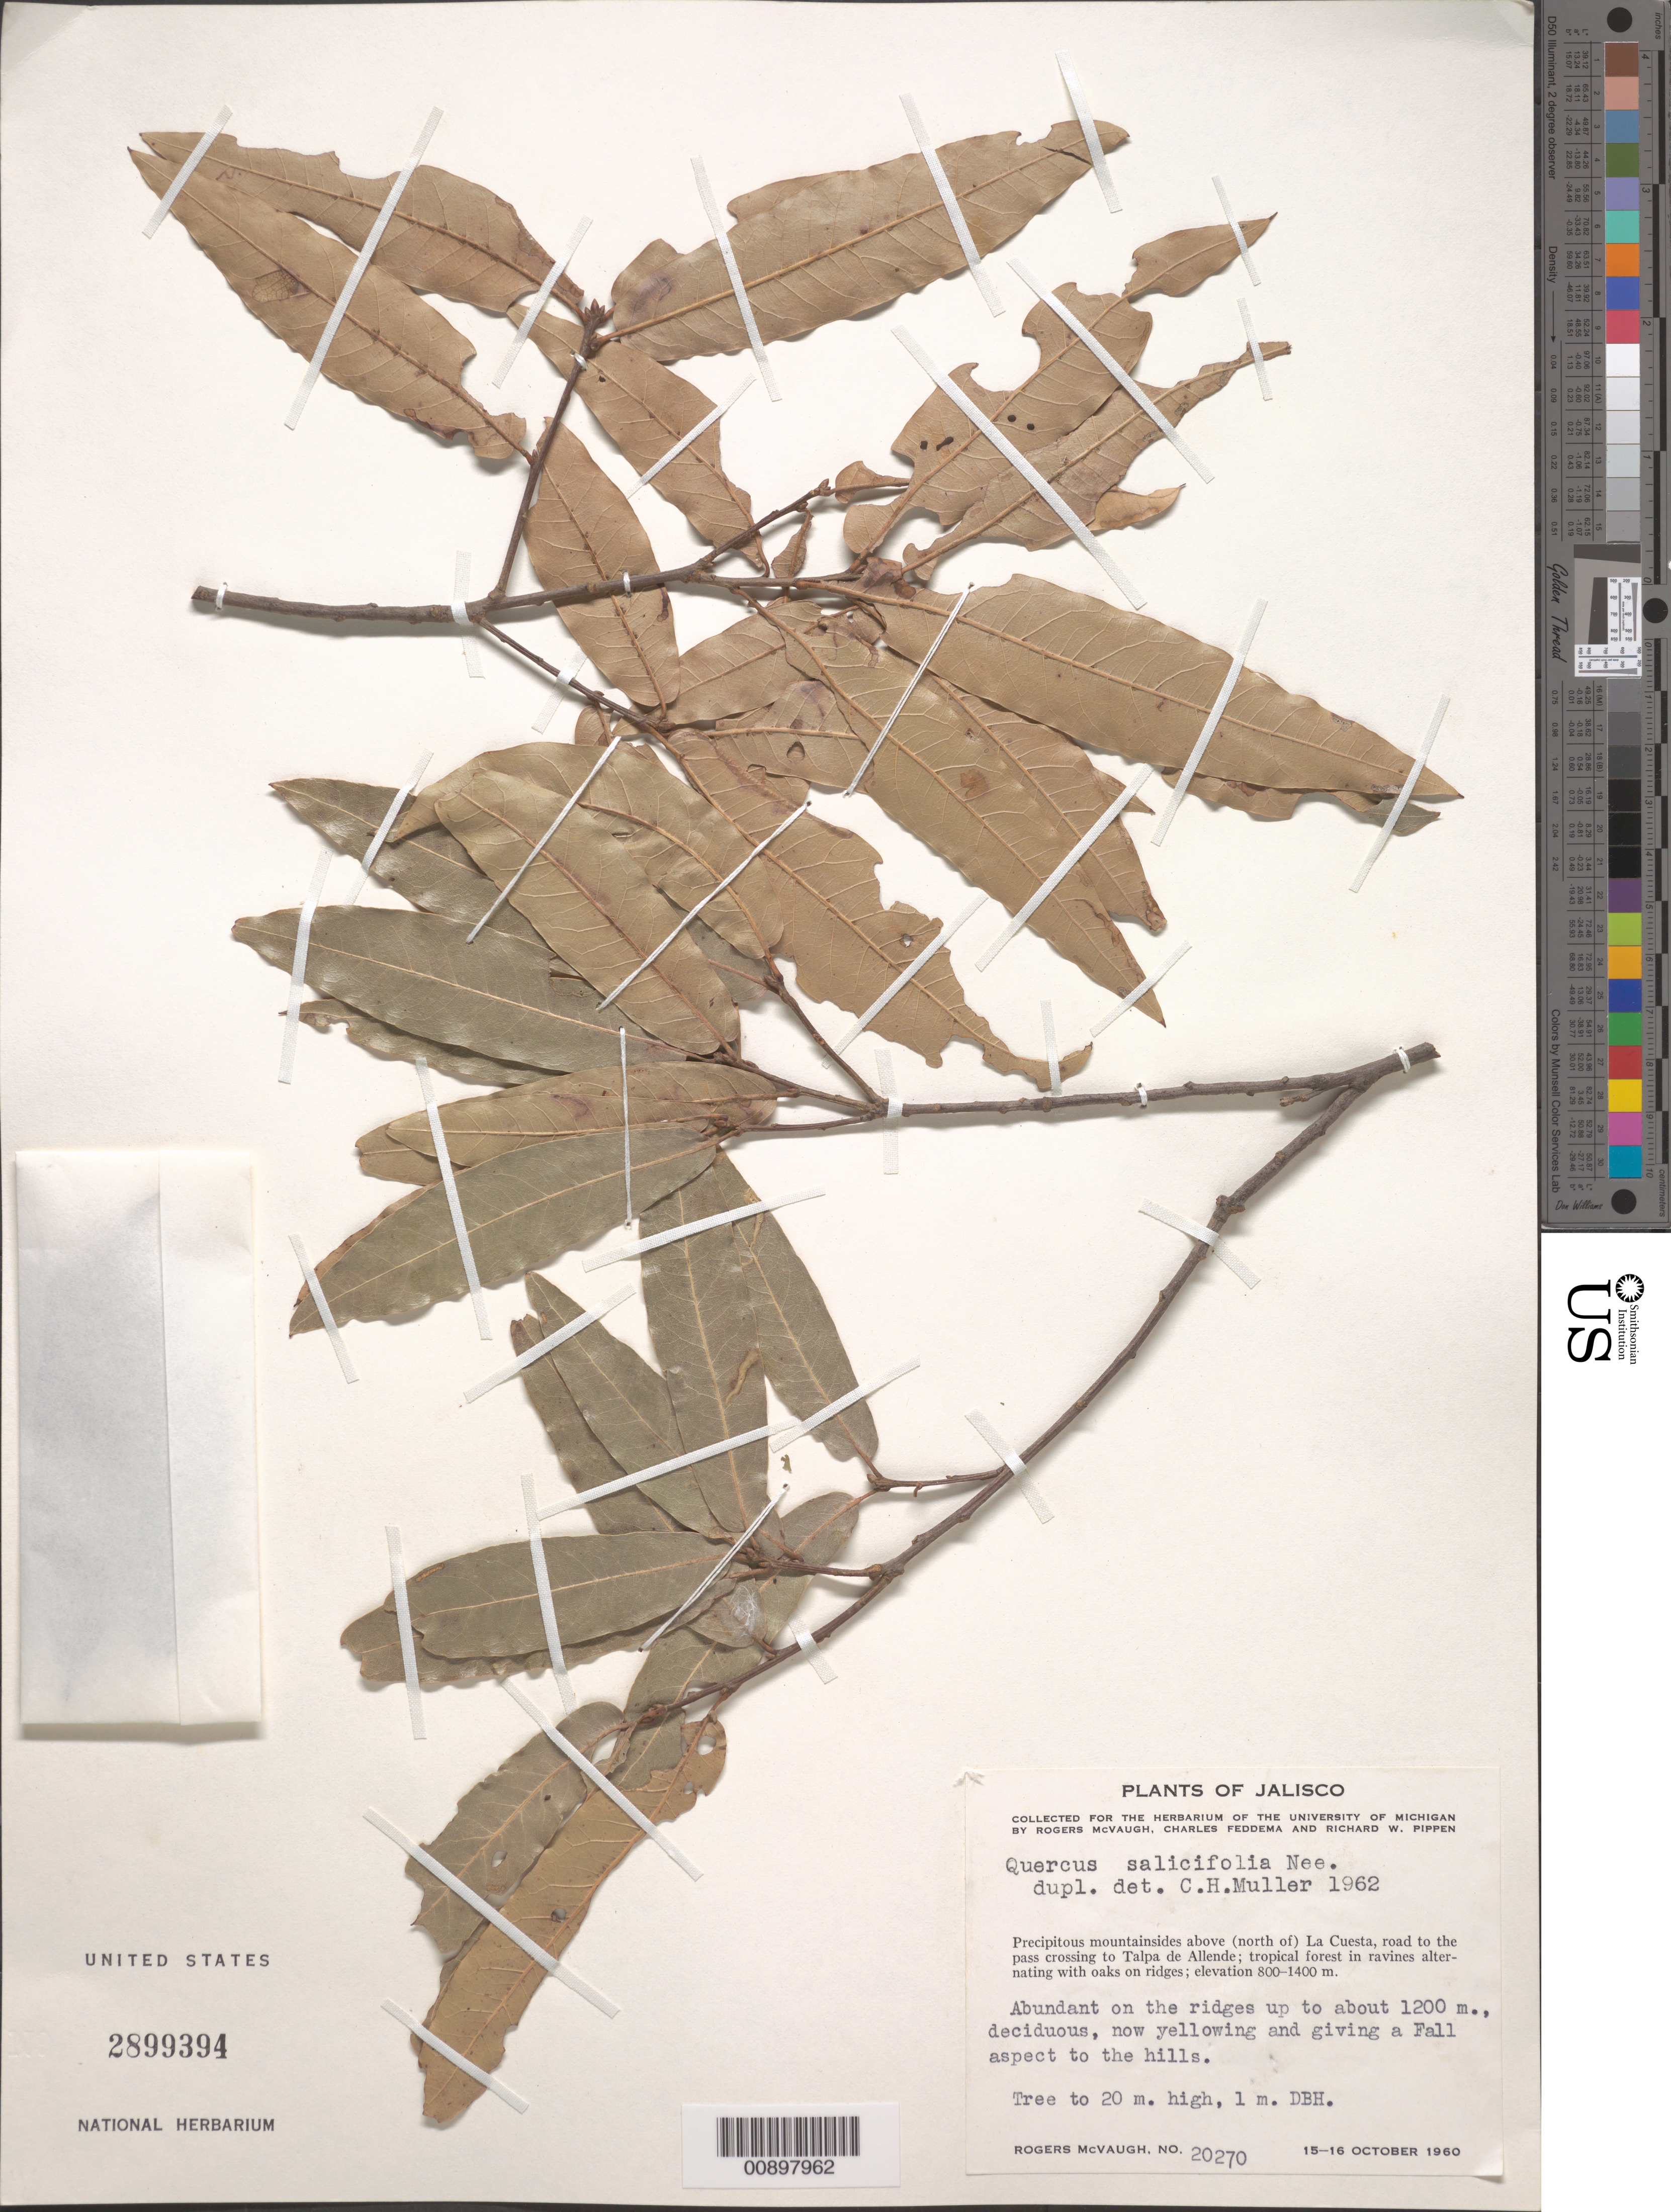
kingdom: Plantae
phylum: Tracheophyta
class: Magnoliopsida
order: Fagales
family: Fagaceae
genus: Quercus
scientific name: Quercus salicifolia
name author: Née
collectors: R. McVaugh, C. Feddema & R. W. Pippen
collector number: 20270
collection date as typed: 15 Oct 1960 to 16 Oct 1960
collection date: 1960-10-15/1960-10-16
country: Mexico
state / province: Jalisco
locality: Precipitous mountainsides above (north of) La Cuesta, road to the pass crossing to Talpa de Allende.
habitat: Tropical forest in ravines alternating with oaks on ridges. Abundant on ridges up to about 1200 m.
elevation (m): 1400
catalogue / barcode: US 2899394